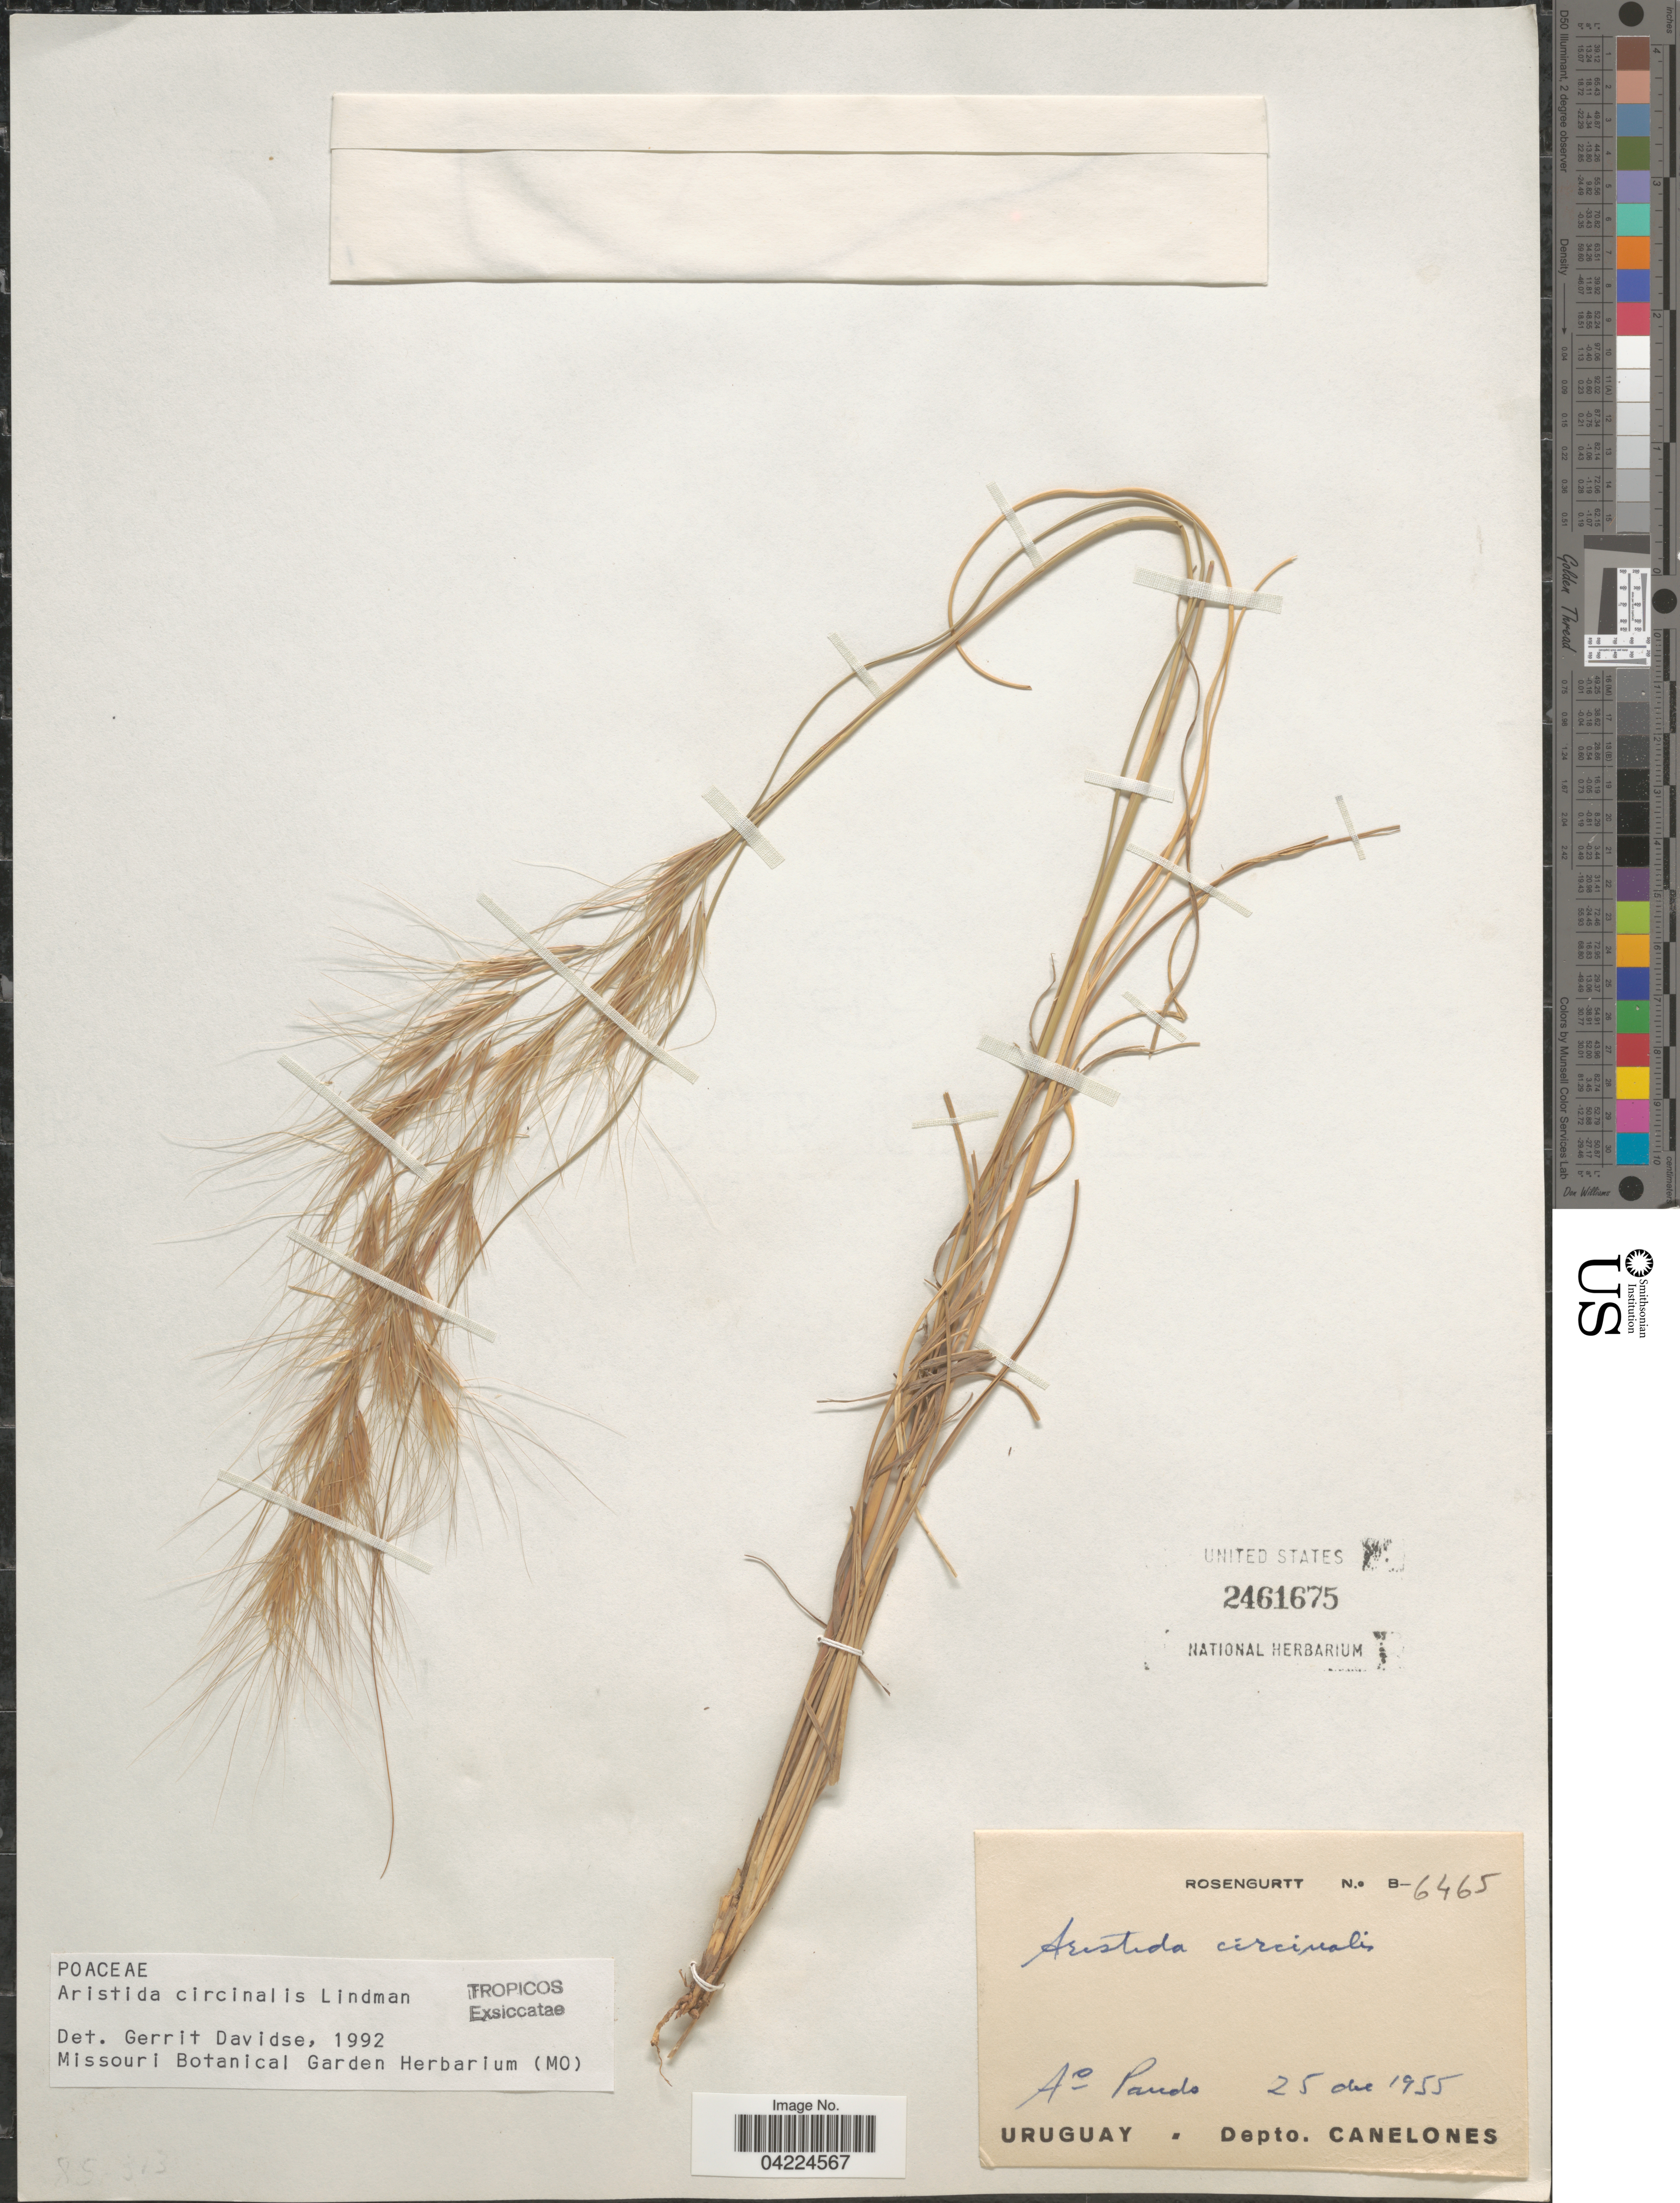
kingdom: Plantae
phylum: Tracheophyta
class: Liliopsida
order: Poales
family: Poaceae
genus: Aristida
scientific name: Aristida circinalis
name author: Lindm.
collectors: Rosengurtt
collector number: B-6465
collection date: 1955-12-25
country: Uruguay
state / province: Canelones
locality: Ao Pando. Depto. Canelones.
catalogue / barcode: US 2461675